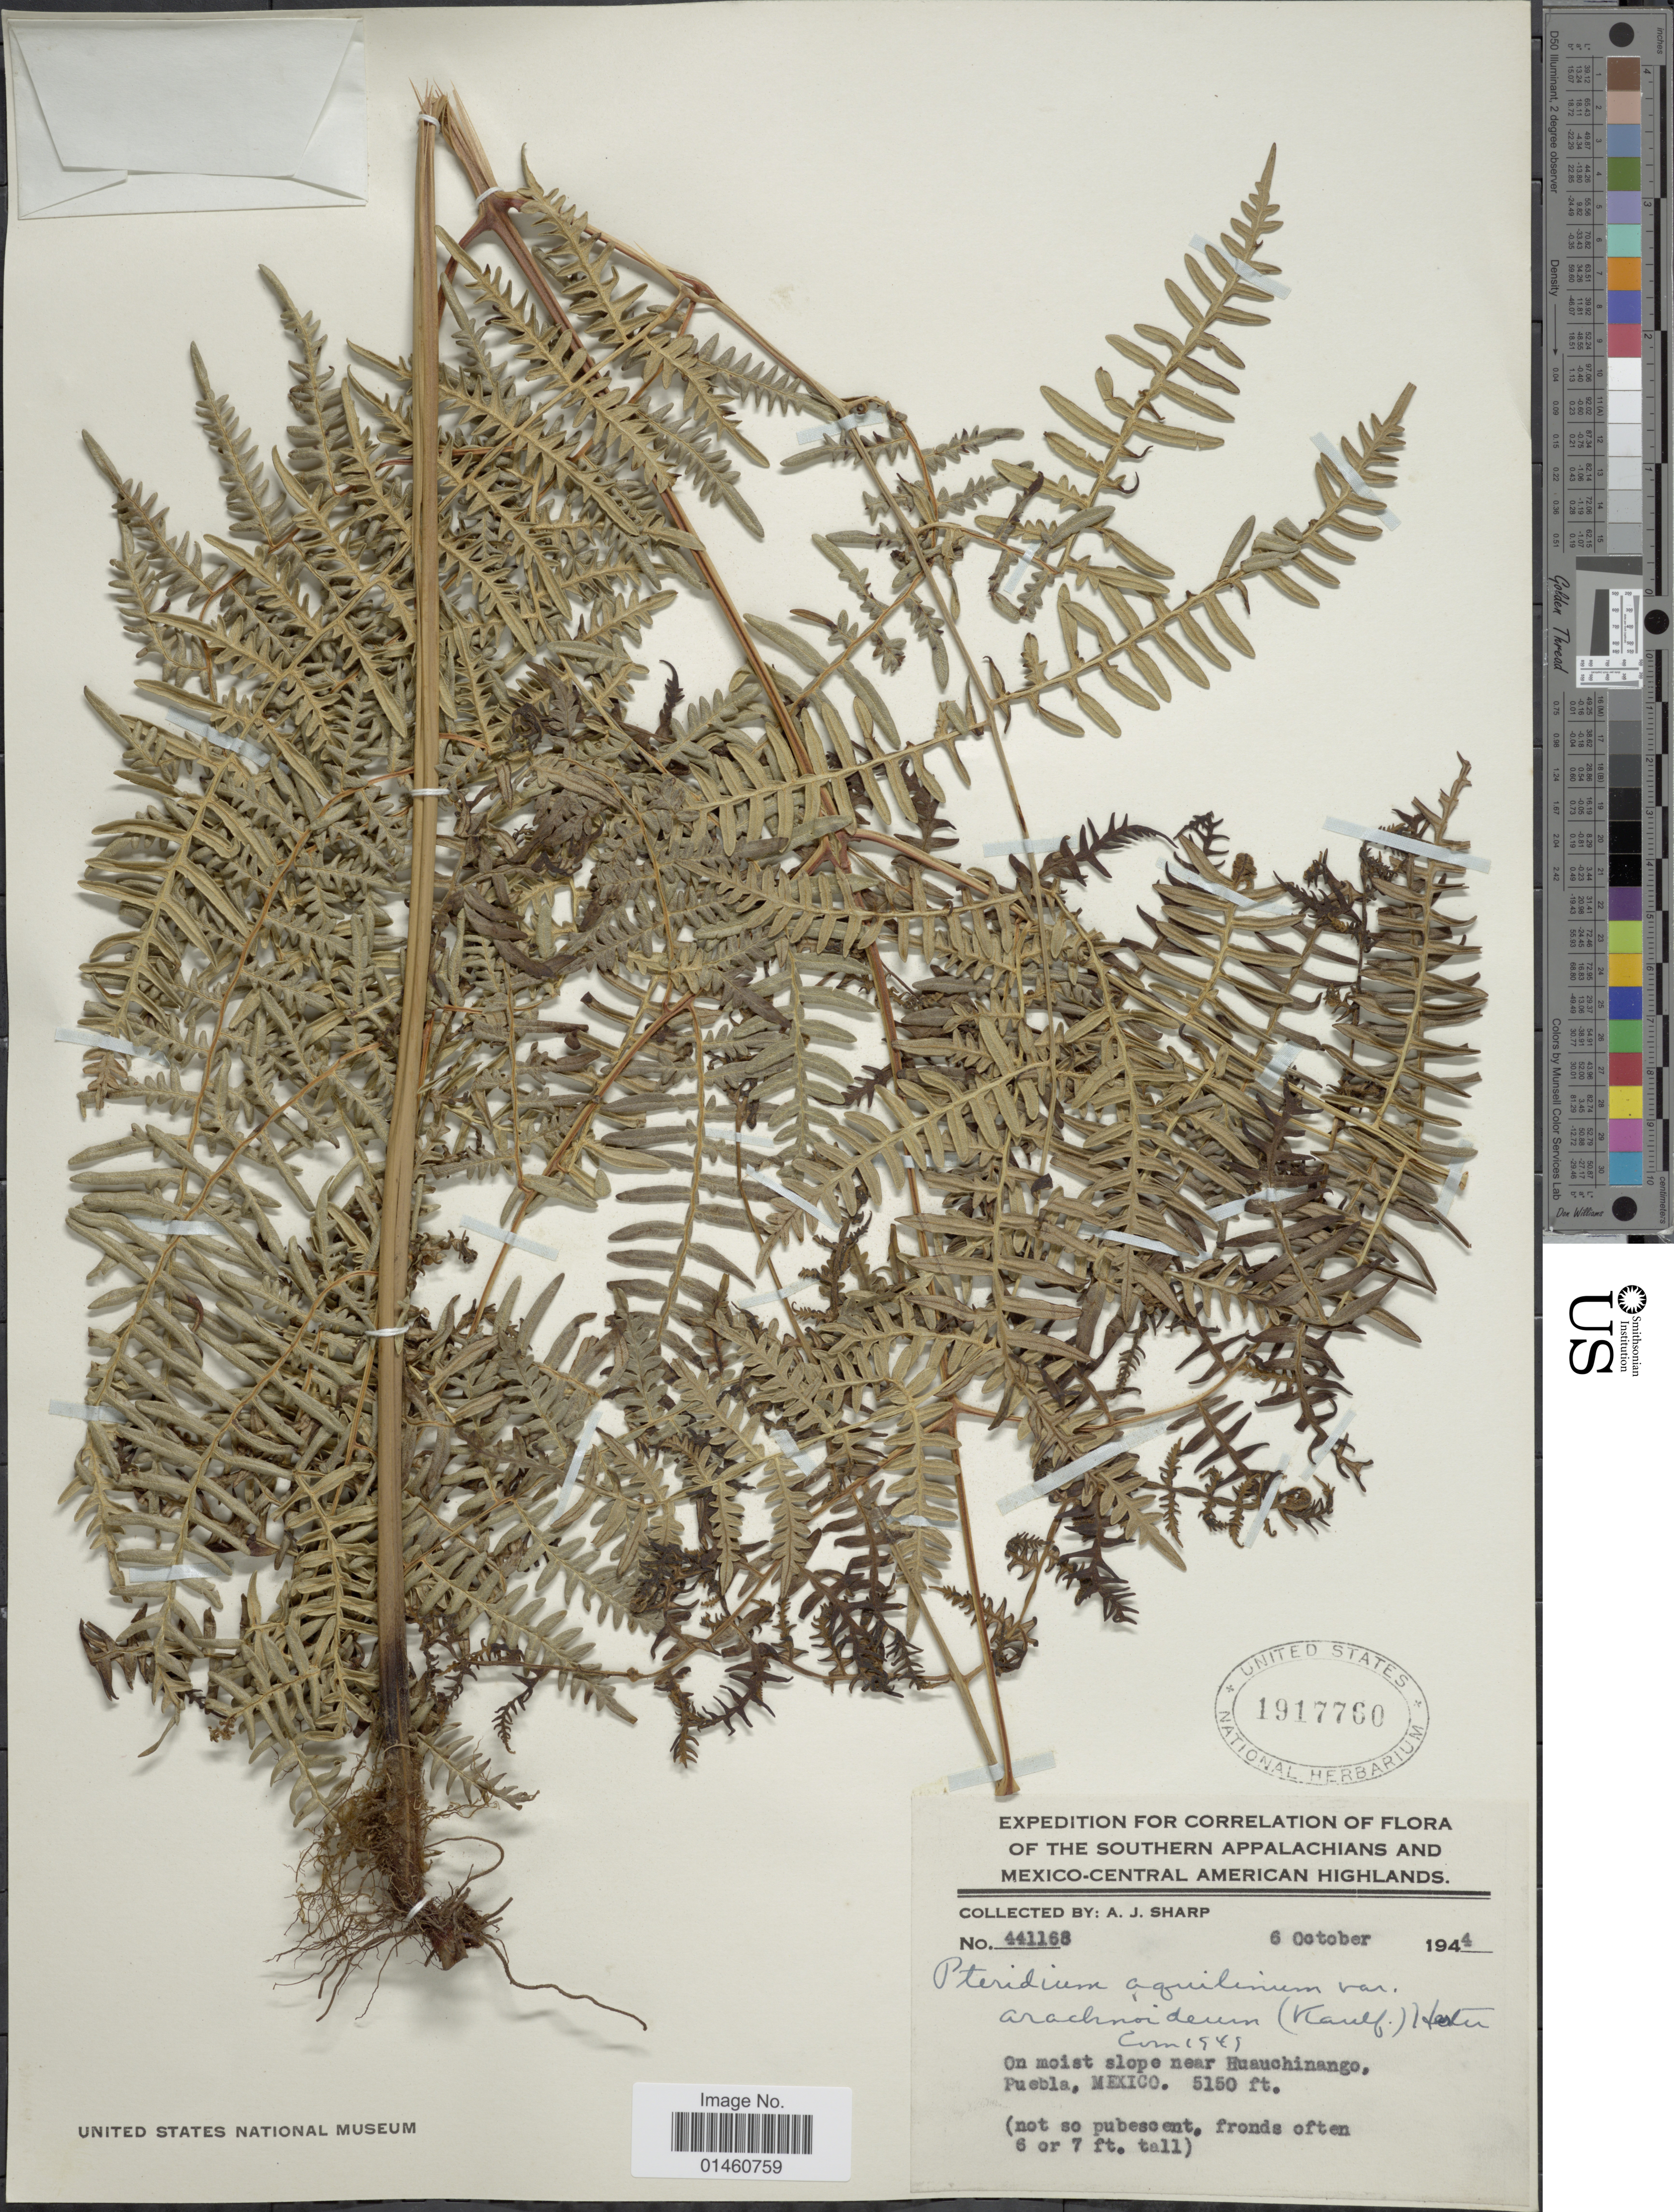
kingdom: Plantae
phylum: Tracheophyta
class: Polypodiopsida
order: Polypodiales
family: Dennstaedtiaceae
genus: Pteridium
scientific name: Pteridium aquilinum var. arachnoideum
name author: (Kaulf.) Herter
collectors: A. J. Sharp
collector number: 441168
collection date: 1944-10-06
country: Mexico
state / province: Puebla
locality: On moist slope near Huauchinango.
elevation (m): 1570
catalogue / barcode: US 1917760